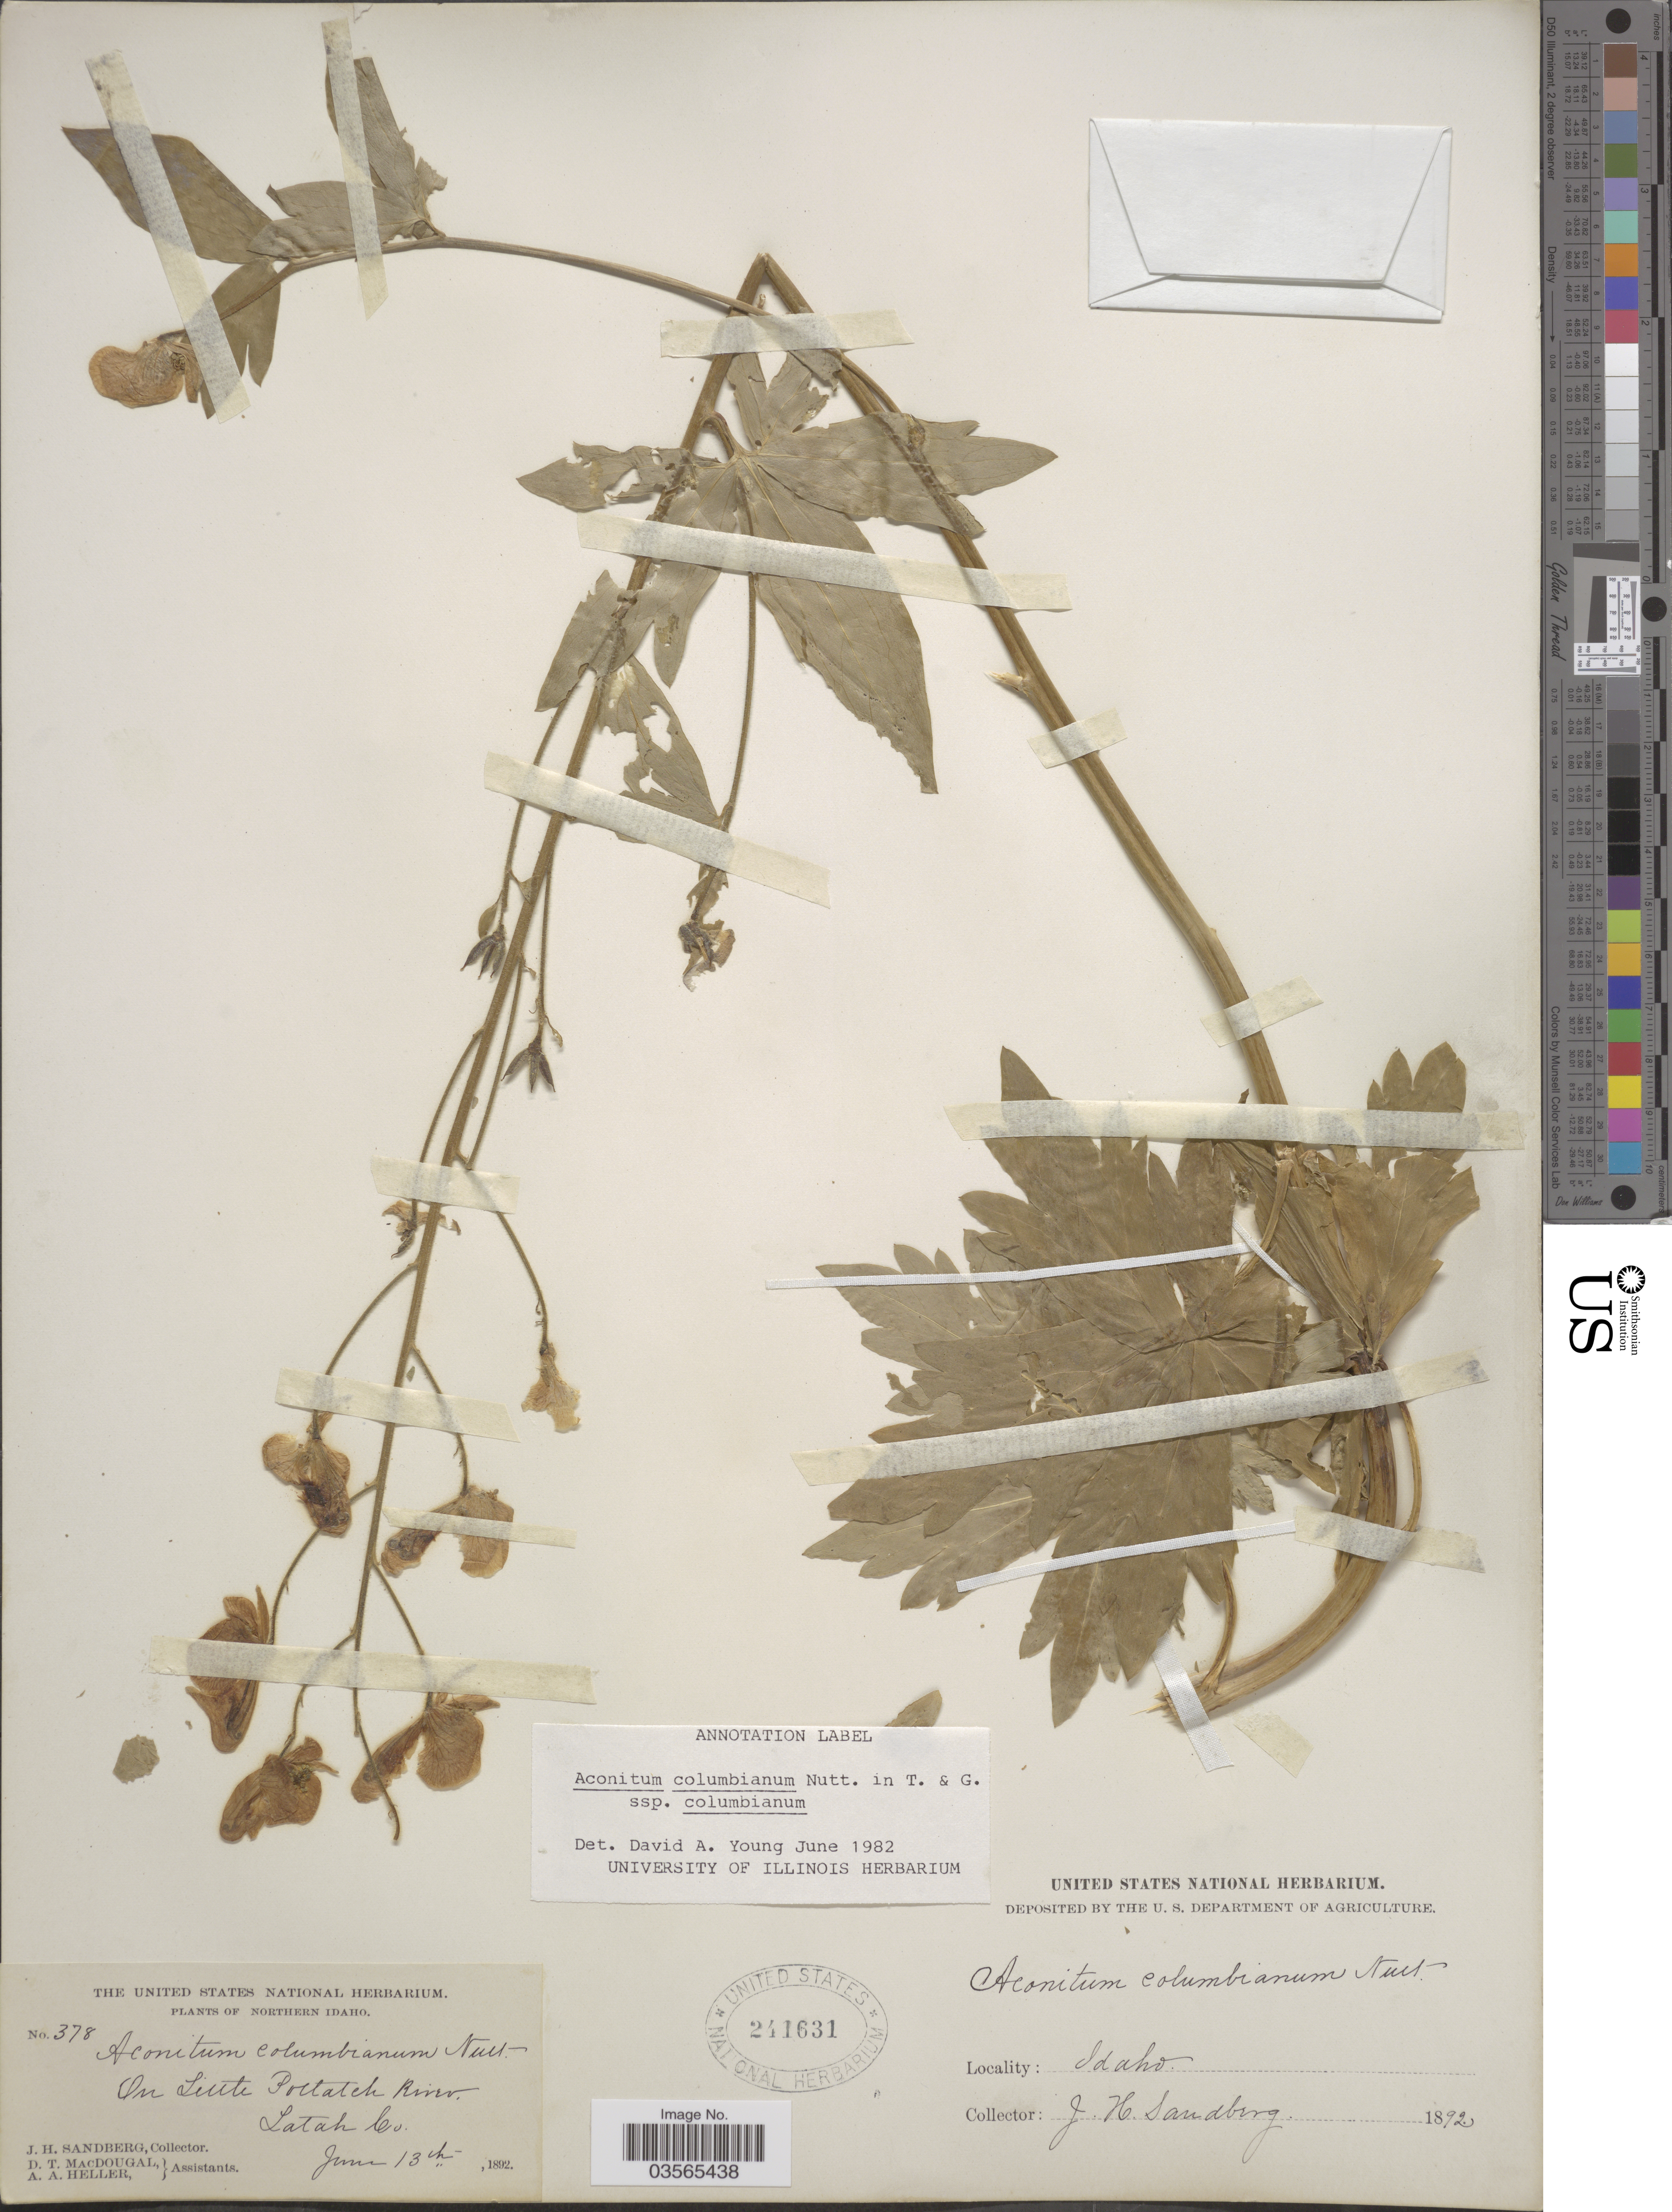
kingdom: Plantae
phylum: Tracheophyta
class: Magnoliopsida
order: Ranunculales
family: Ranunculaceae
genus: Aconitum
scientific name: Aconitum columbianum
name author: Nutt.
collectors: J. H. Sandberg, D. T. MacDougal & A. A. Heller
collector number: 378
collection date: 1892-06-13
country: United States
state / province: Idaho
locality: Northern Idaho. On Little Potlatch River. Latah Co.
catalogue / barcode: US 241631